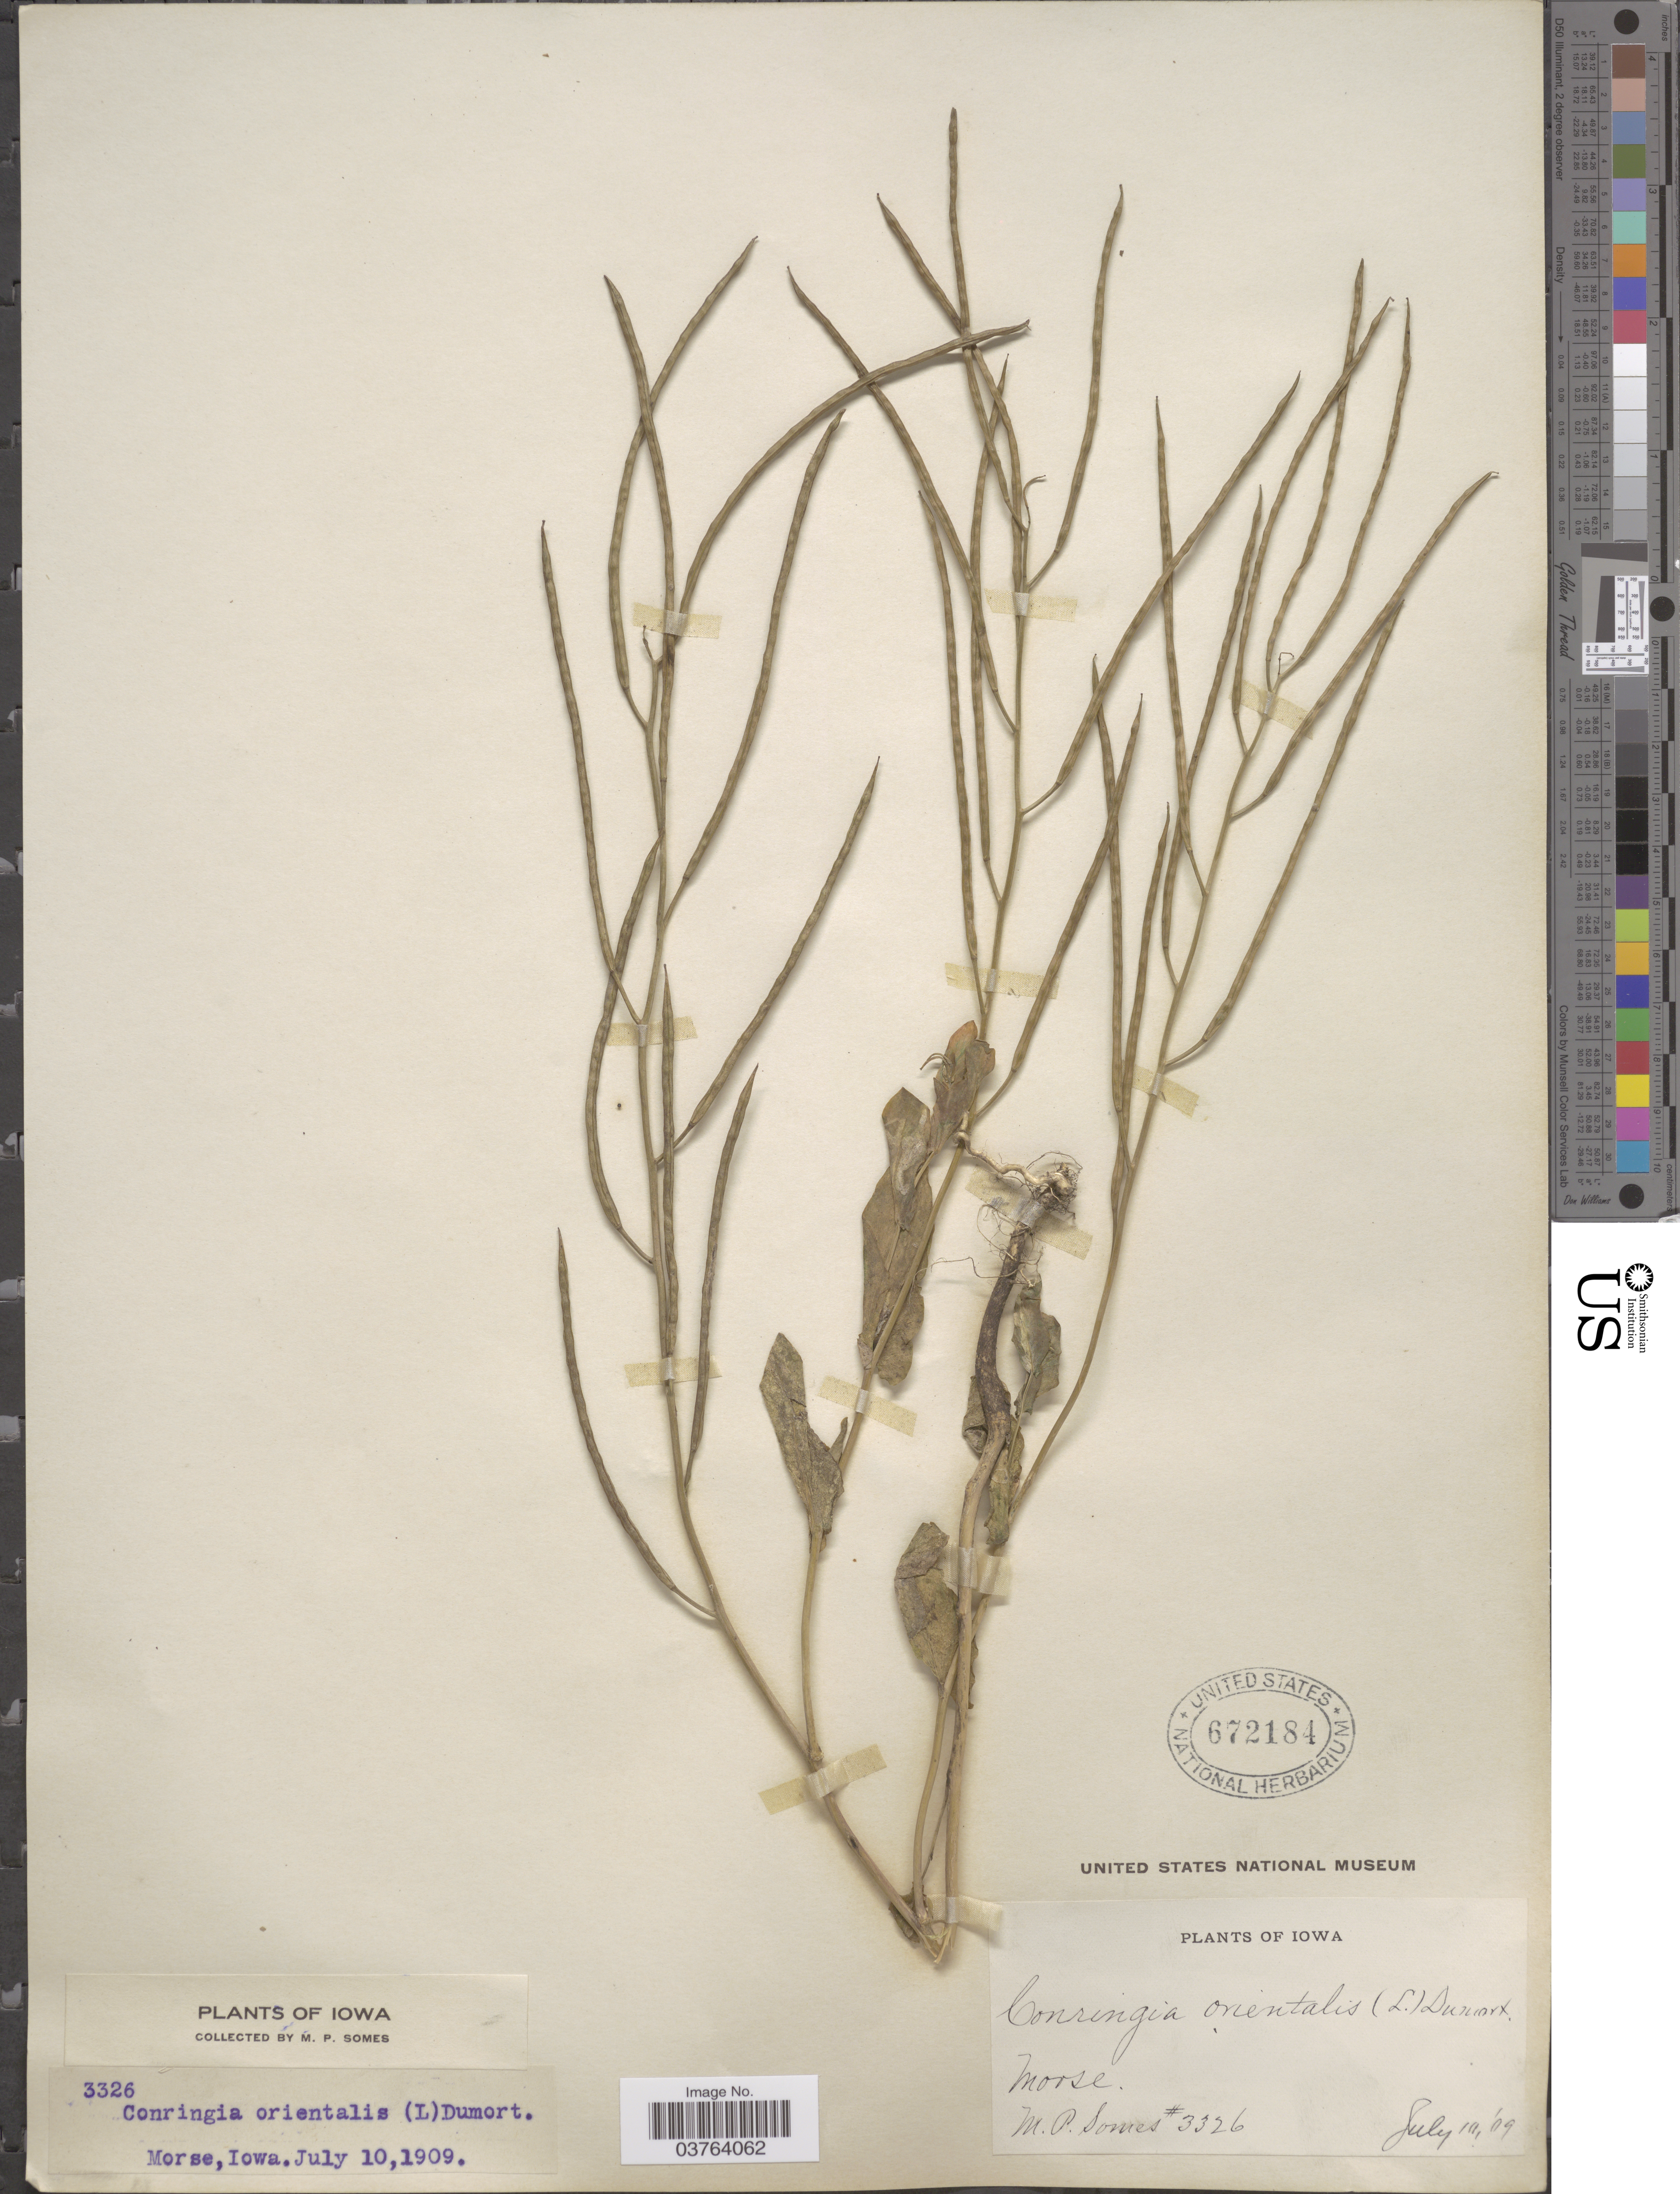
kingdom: Plantae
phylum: Tracheophyta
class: Magnoliopsida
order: Brassicales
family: Brassicaceae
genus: Conringia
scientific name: Conringia orientalis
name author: (L.) C. Presl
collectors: M. Somes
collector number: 3326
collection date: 1909-07-10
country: United States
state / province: Iowa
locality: Morse.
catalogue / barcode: US 672184